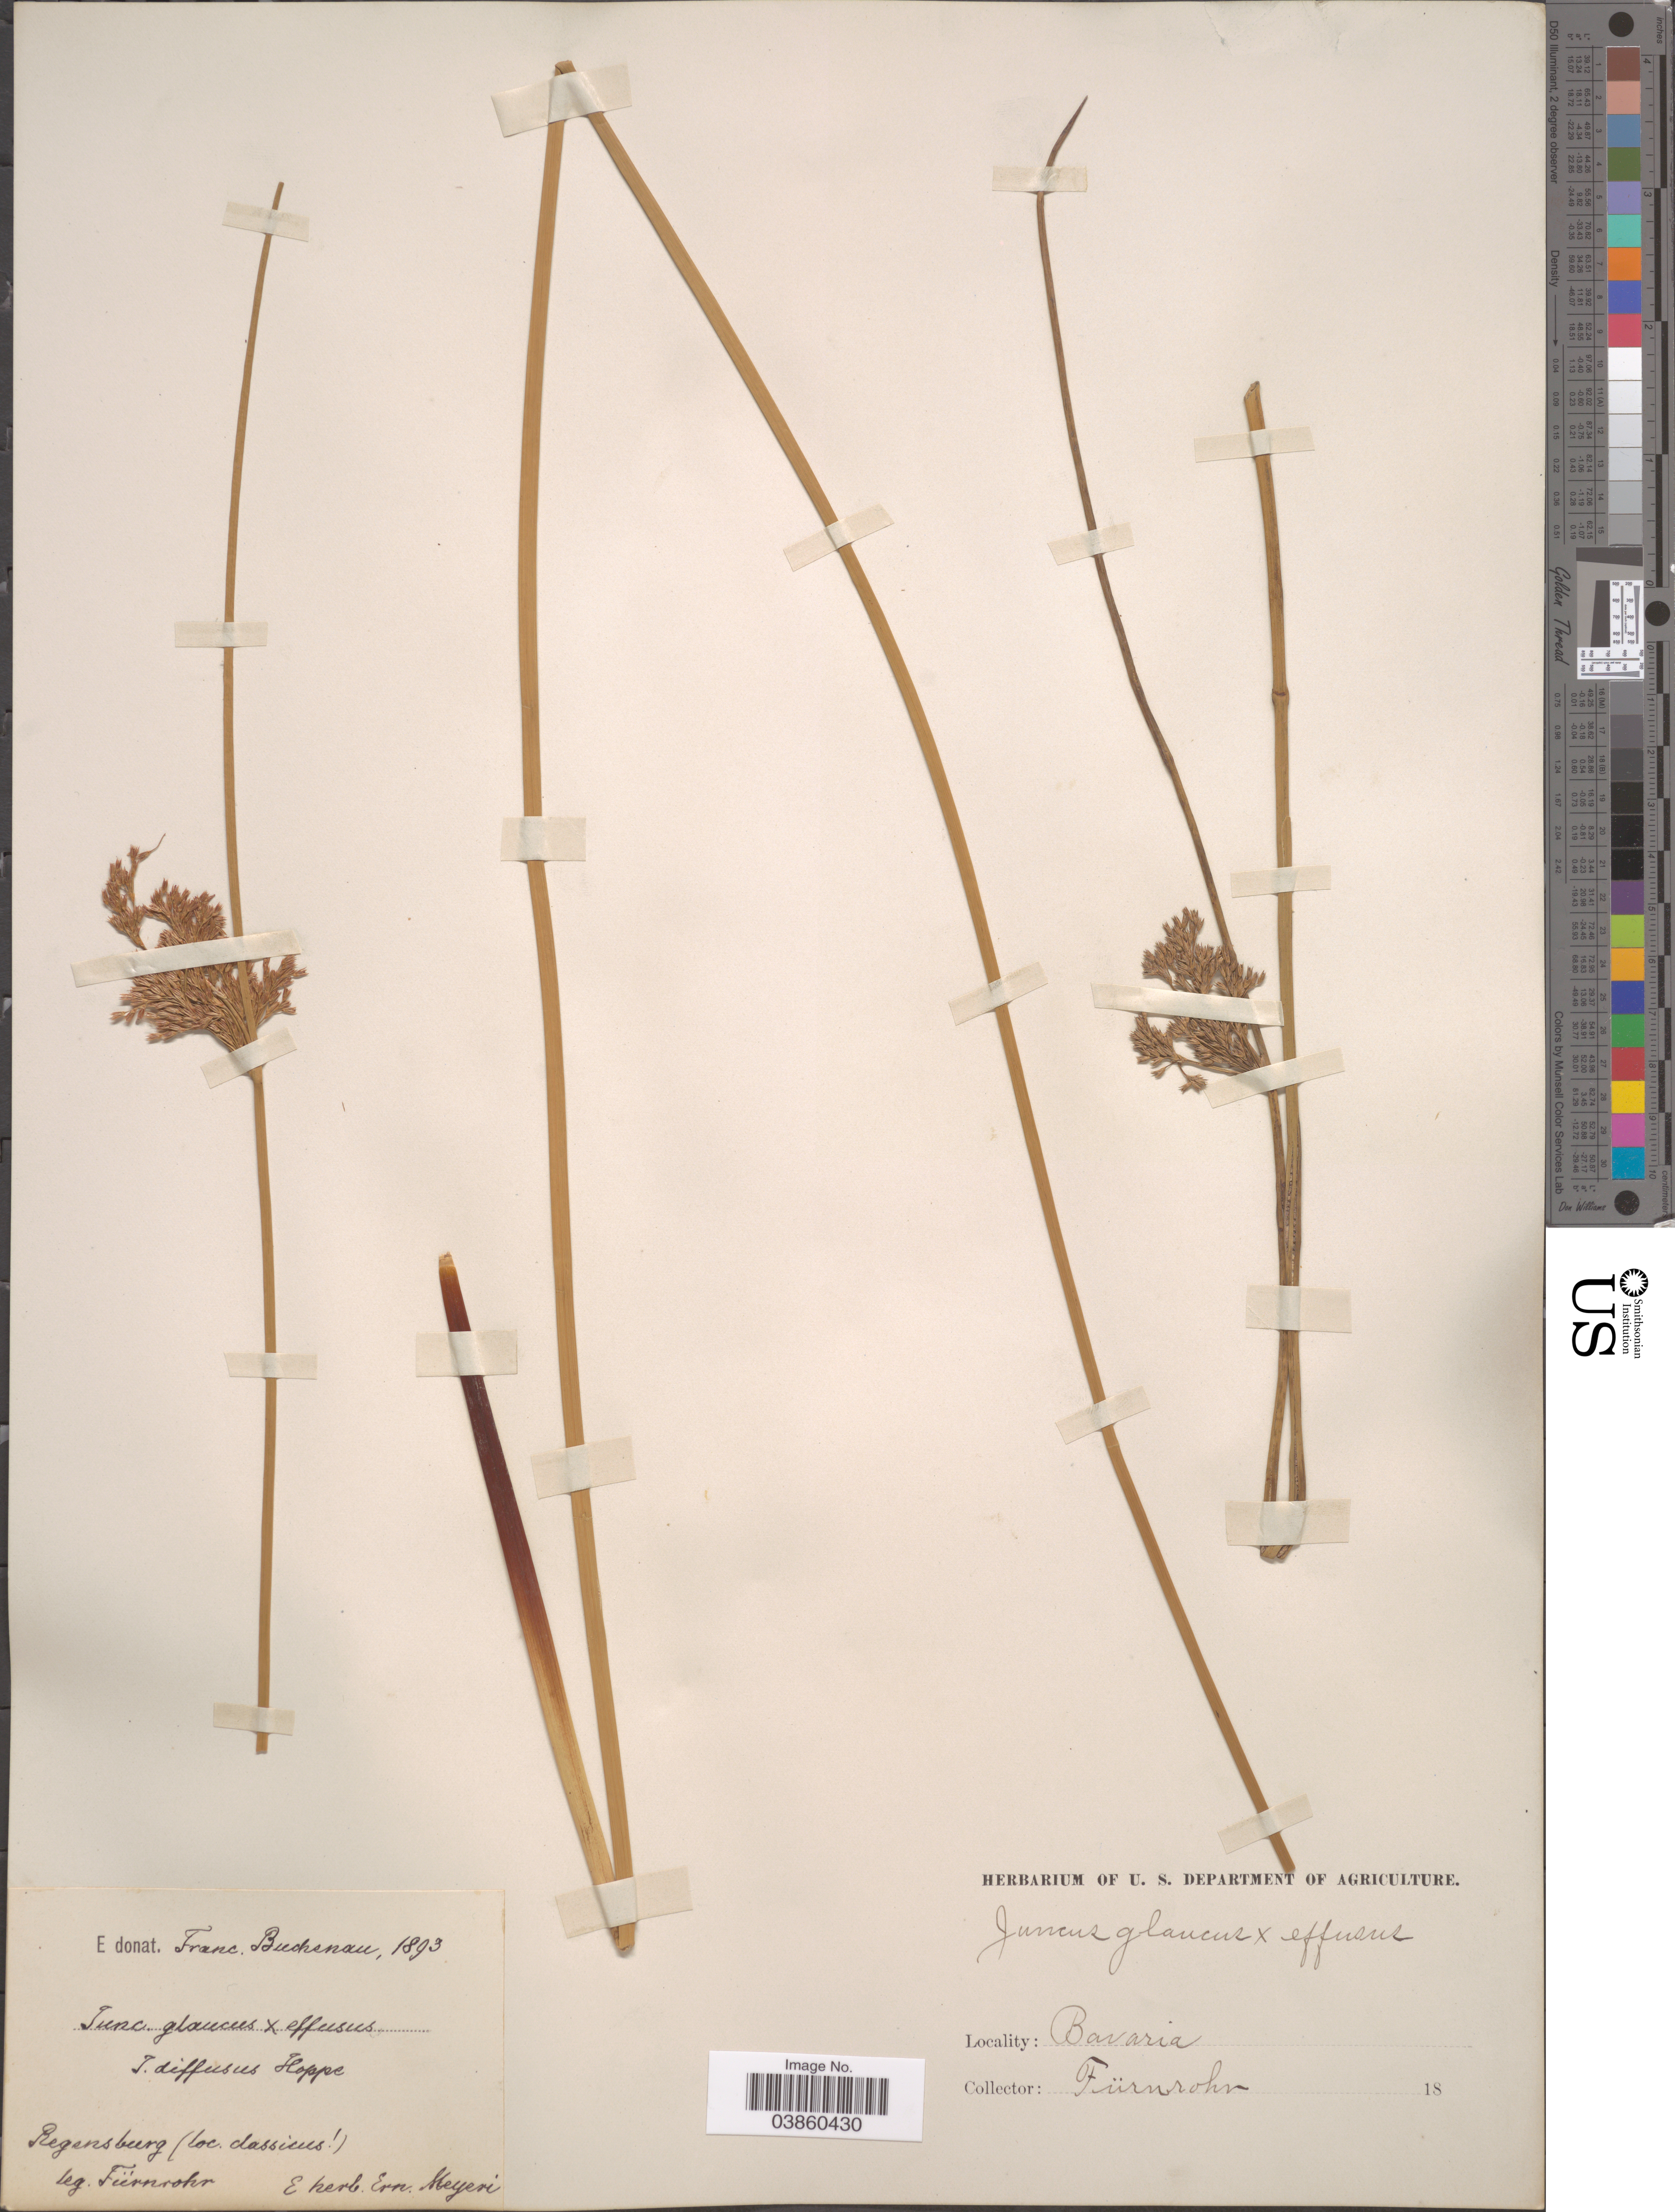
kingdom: Plantae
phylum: Tracheophyta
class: Liliopsida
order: Poales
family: Juncaceae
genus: Juncus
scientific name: Juncus glaucus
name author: Ehrh.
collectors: Fürnrohr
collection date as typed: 18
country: Germany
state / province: Bayern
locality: Regensburg (loc. classicus [interpreted]), Bavaria.